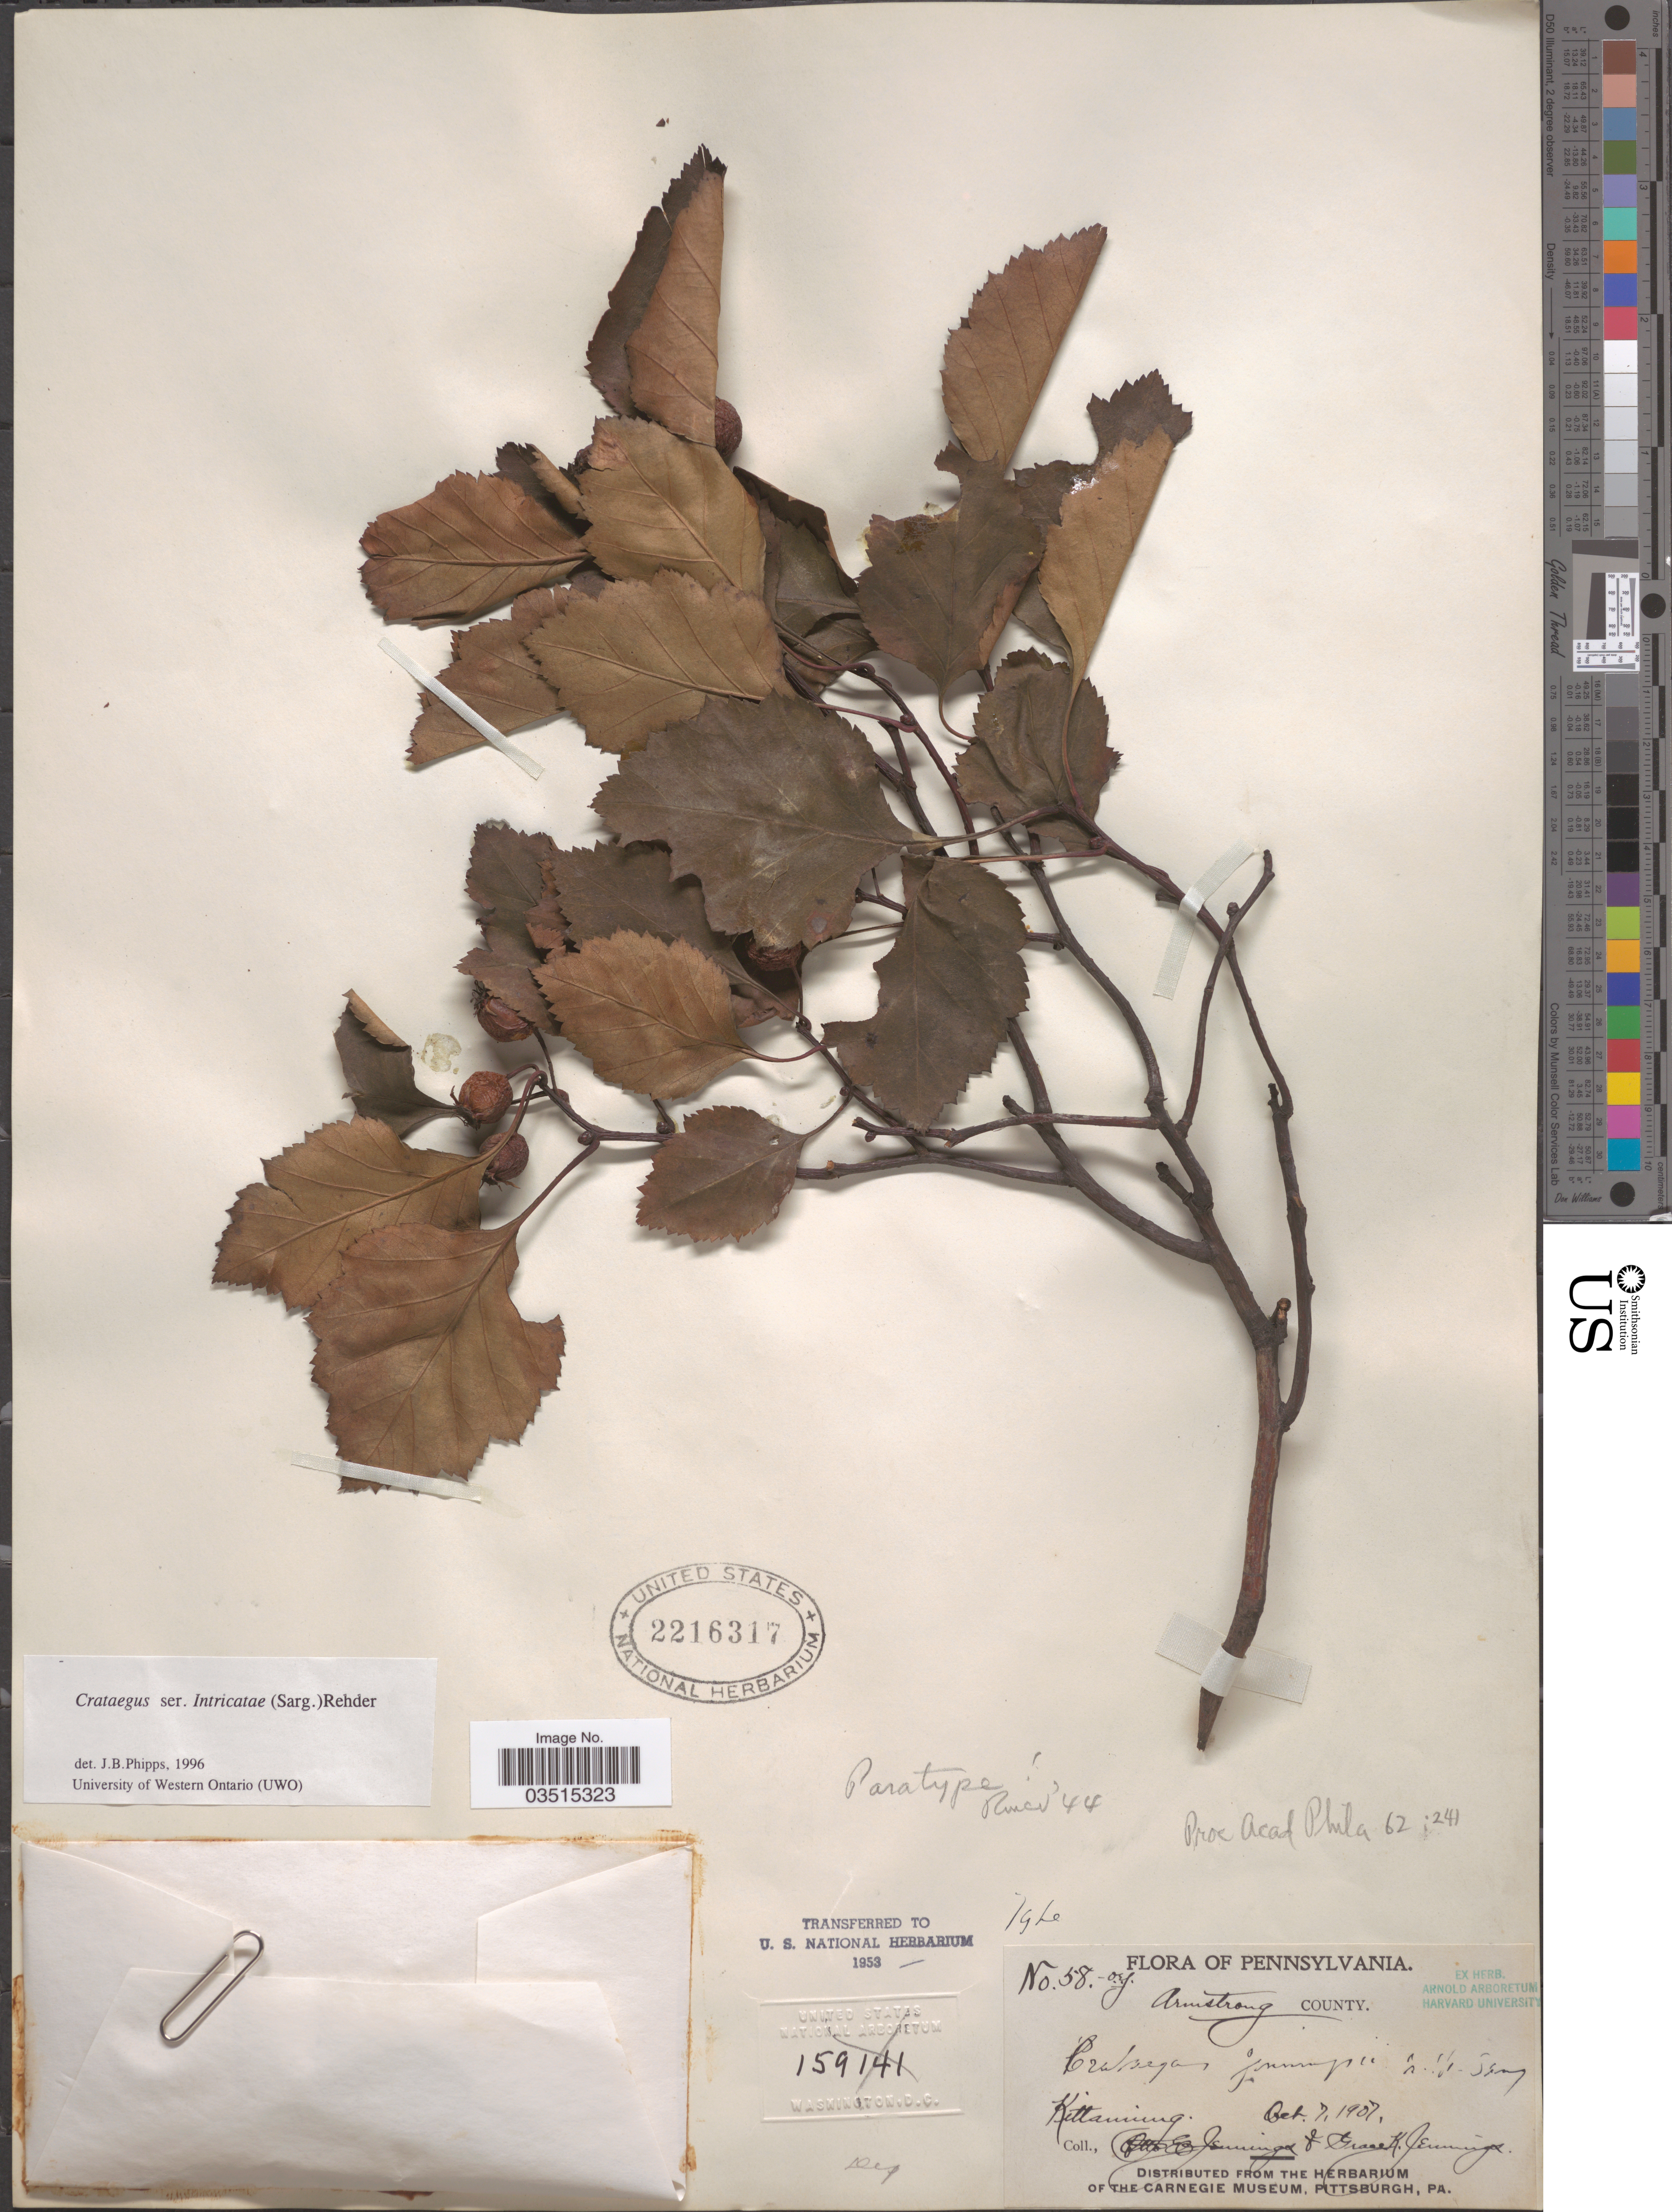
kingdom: Plantae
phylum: Tracheophyta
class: Magnoliopsida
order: Rosales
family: Rosaceae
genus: Crataegus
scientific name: Crataegus jenningsii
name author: Sarg.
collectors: O. E. Jennings & G. K. Jennings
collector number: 58-O.E.F.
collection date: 1907-10-07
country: United States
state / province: Pennsylvania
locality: Armstrong County. Kittanning.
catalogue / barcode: US 2216317